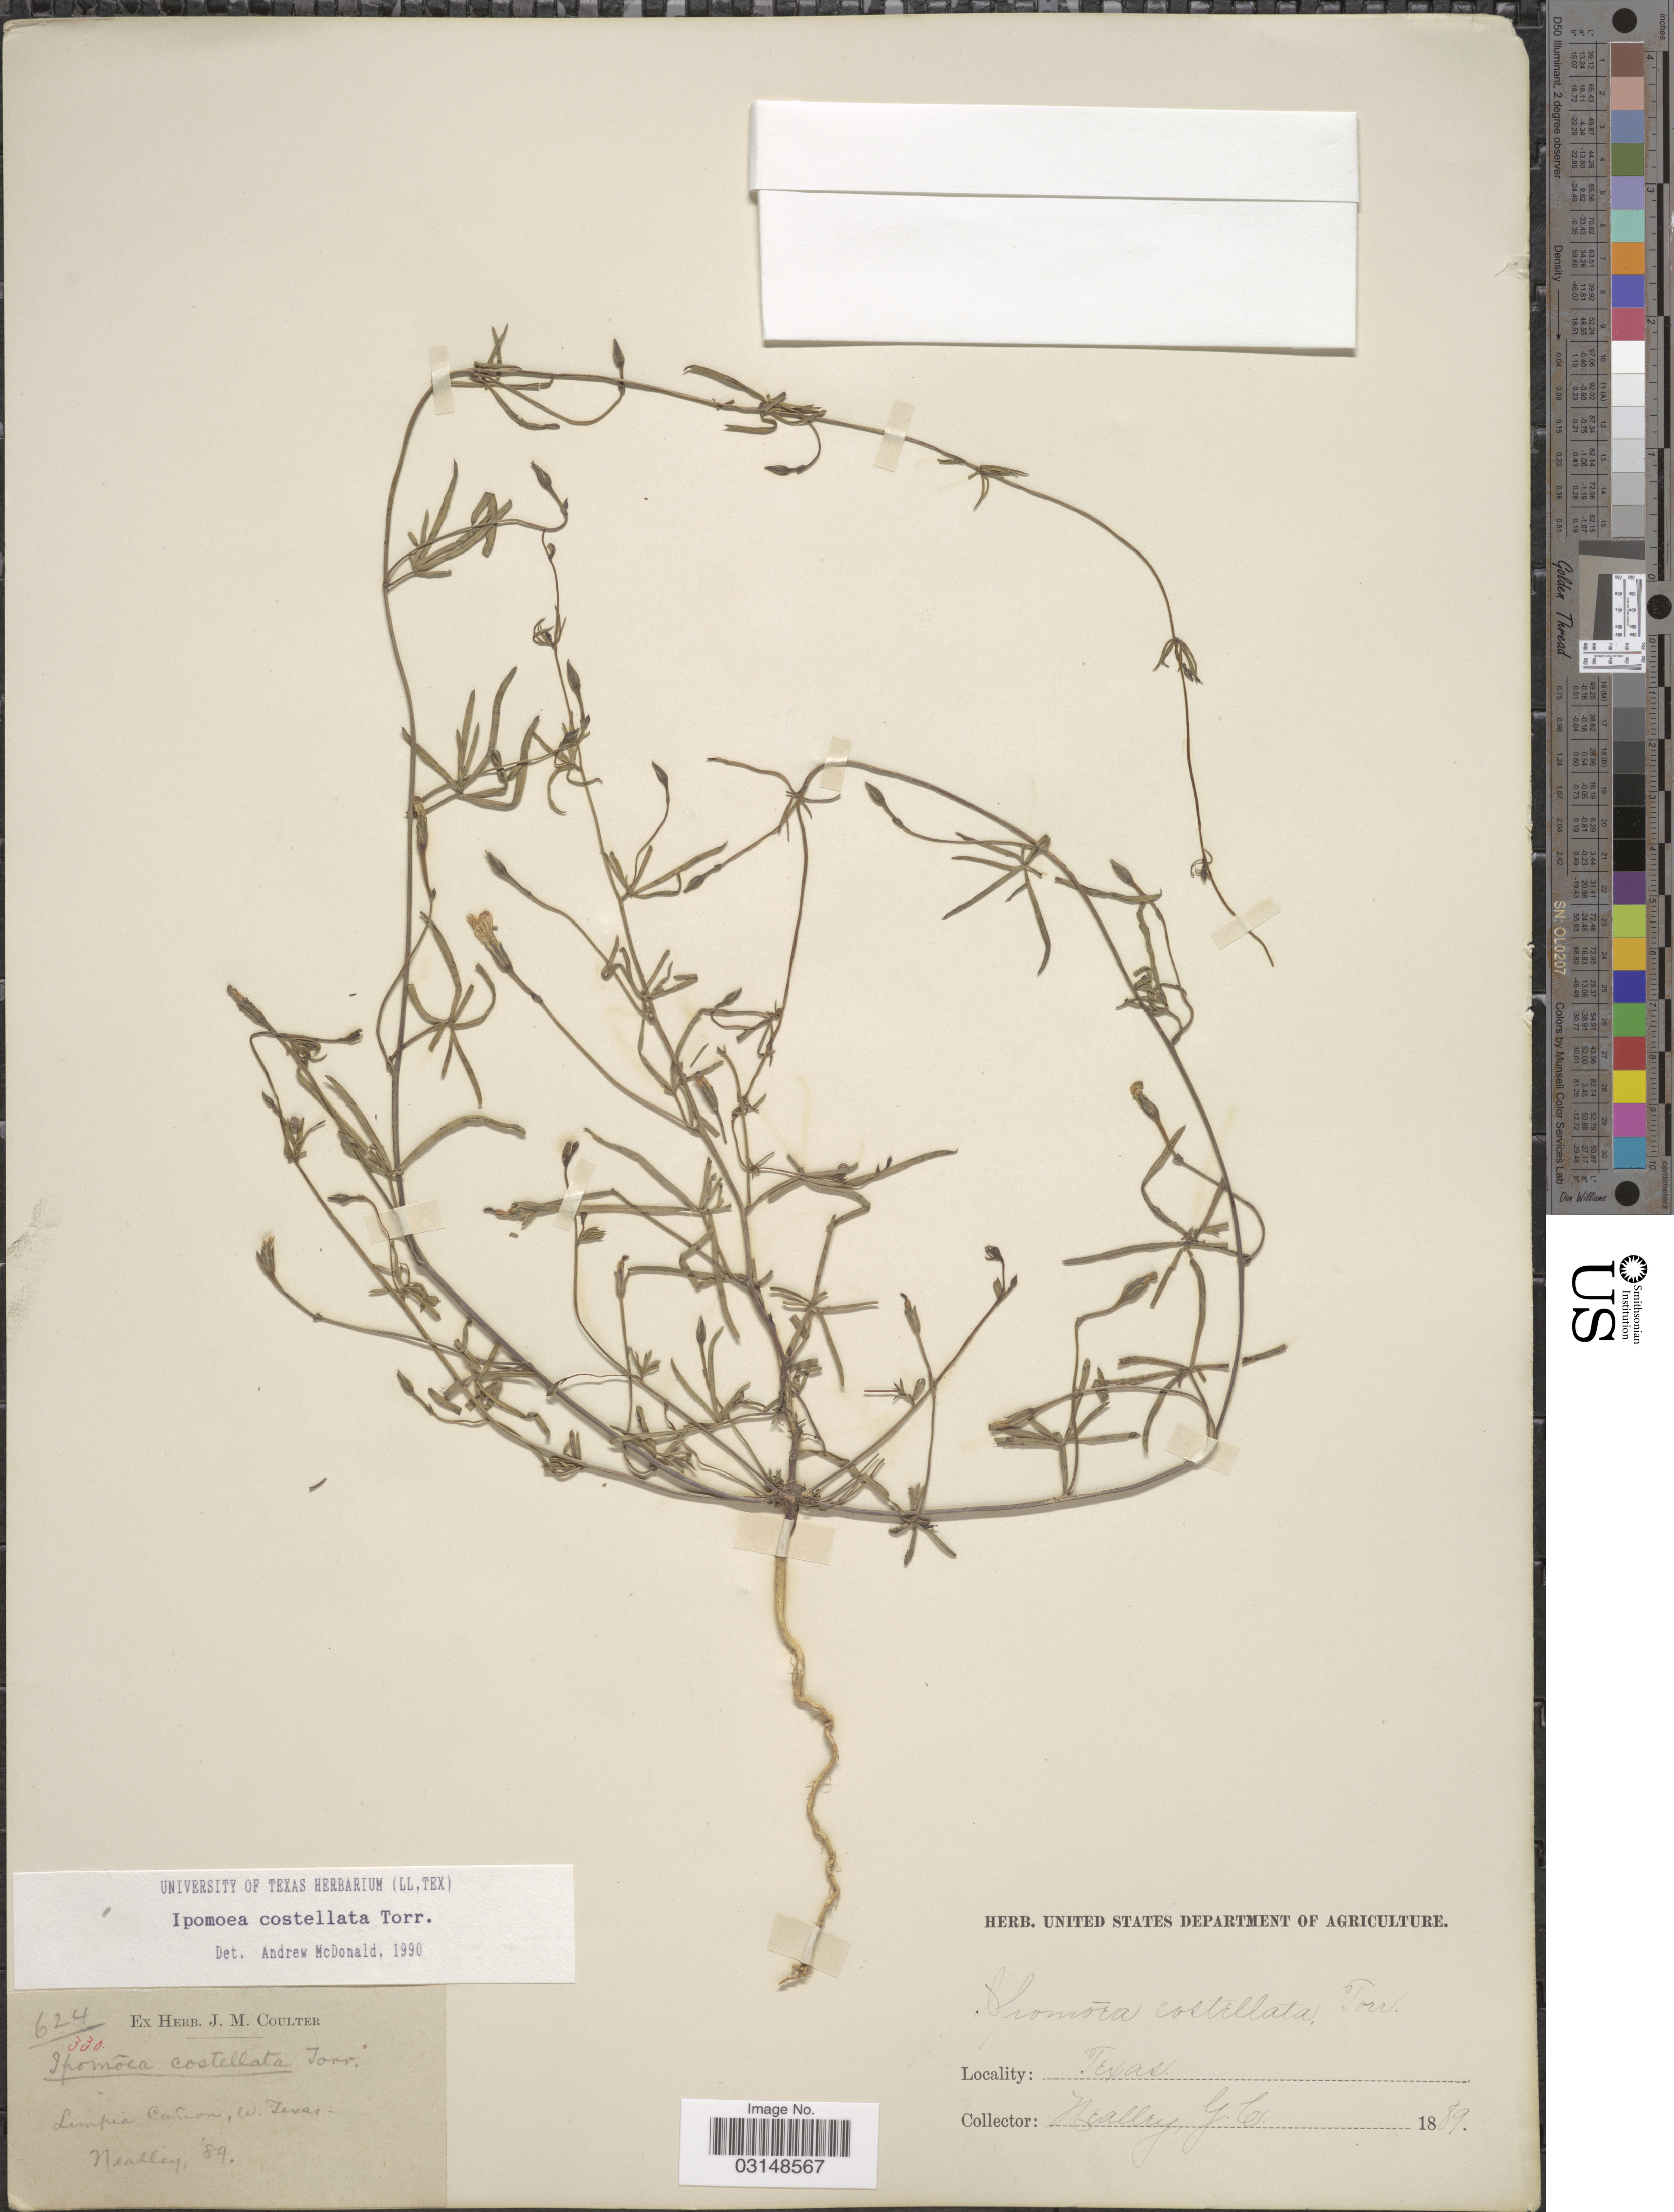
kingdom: Plantae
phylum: Tracheophyta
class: Magnoliopsida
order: Solanales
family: Convolvulaceae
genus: Ipomoea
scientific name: Ipomoea costellata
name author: Torr.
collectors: Nealley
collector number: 624/330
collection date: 1889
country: United States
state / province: Texas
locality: Limpia Cañon, W. Texas.